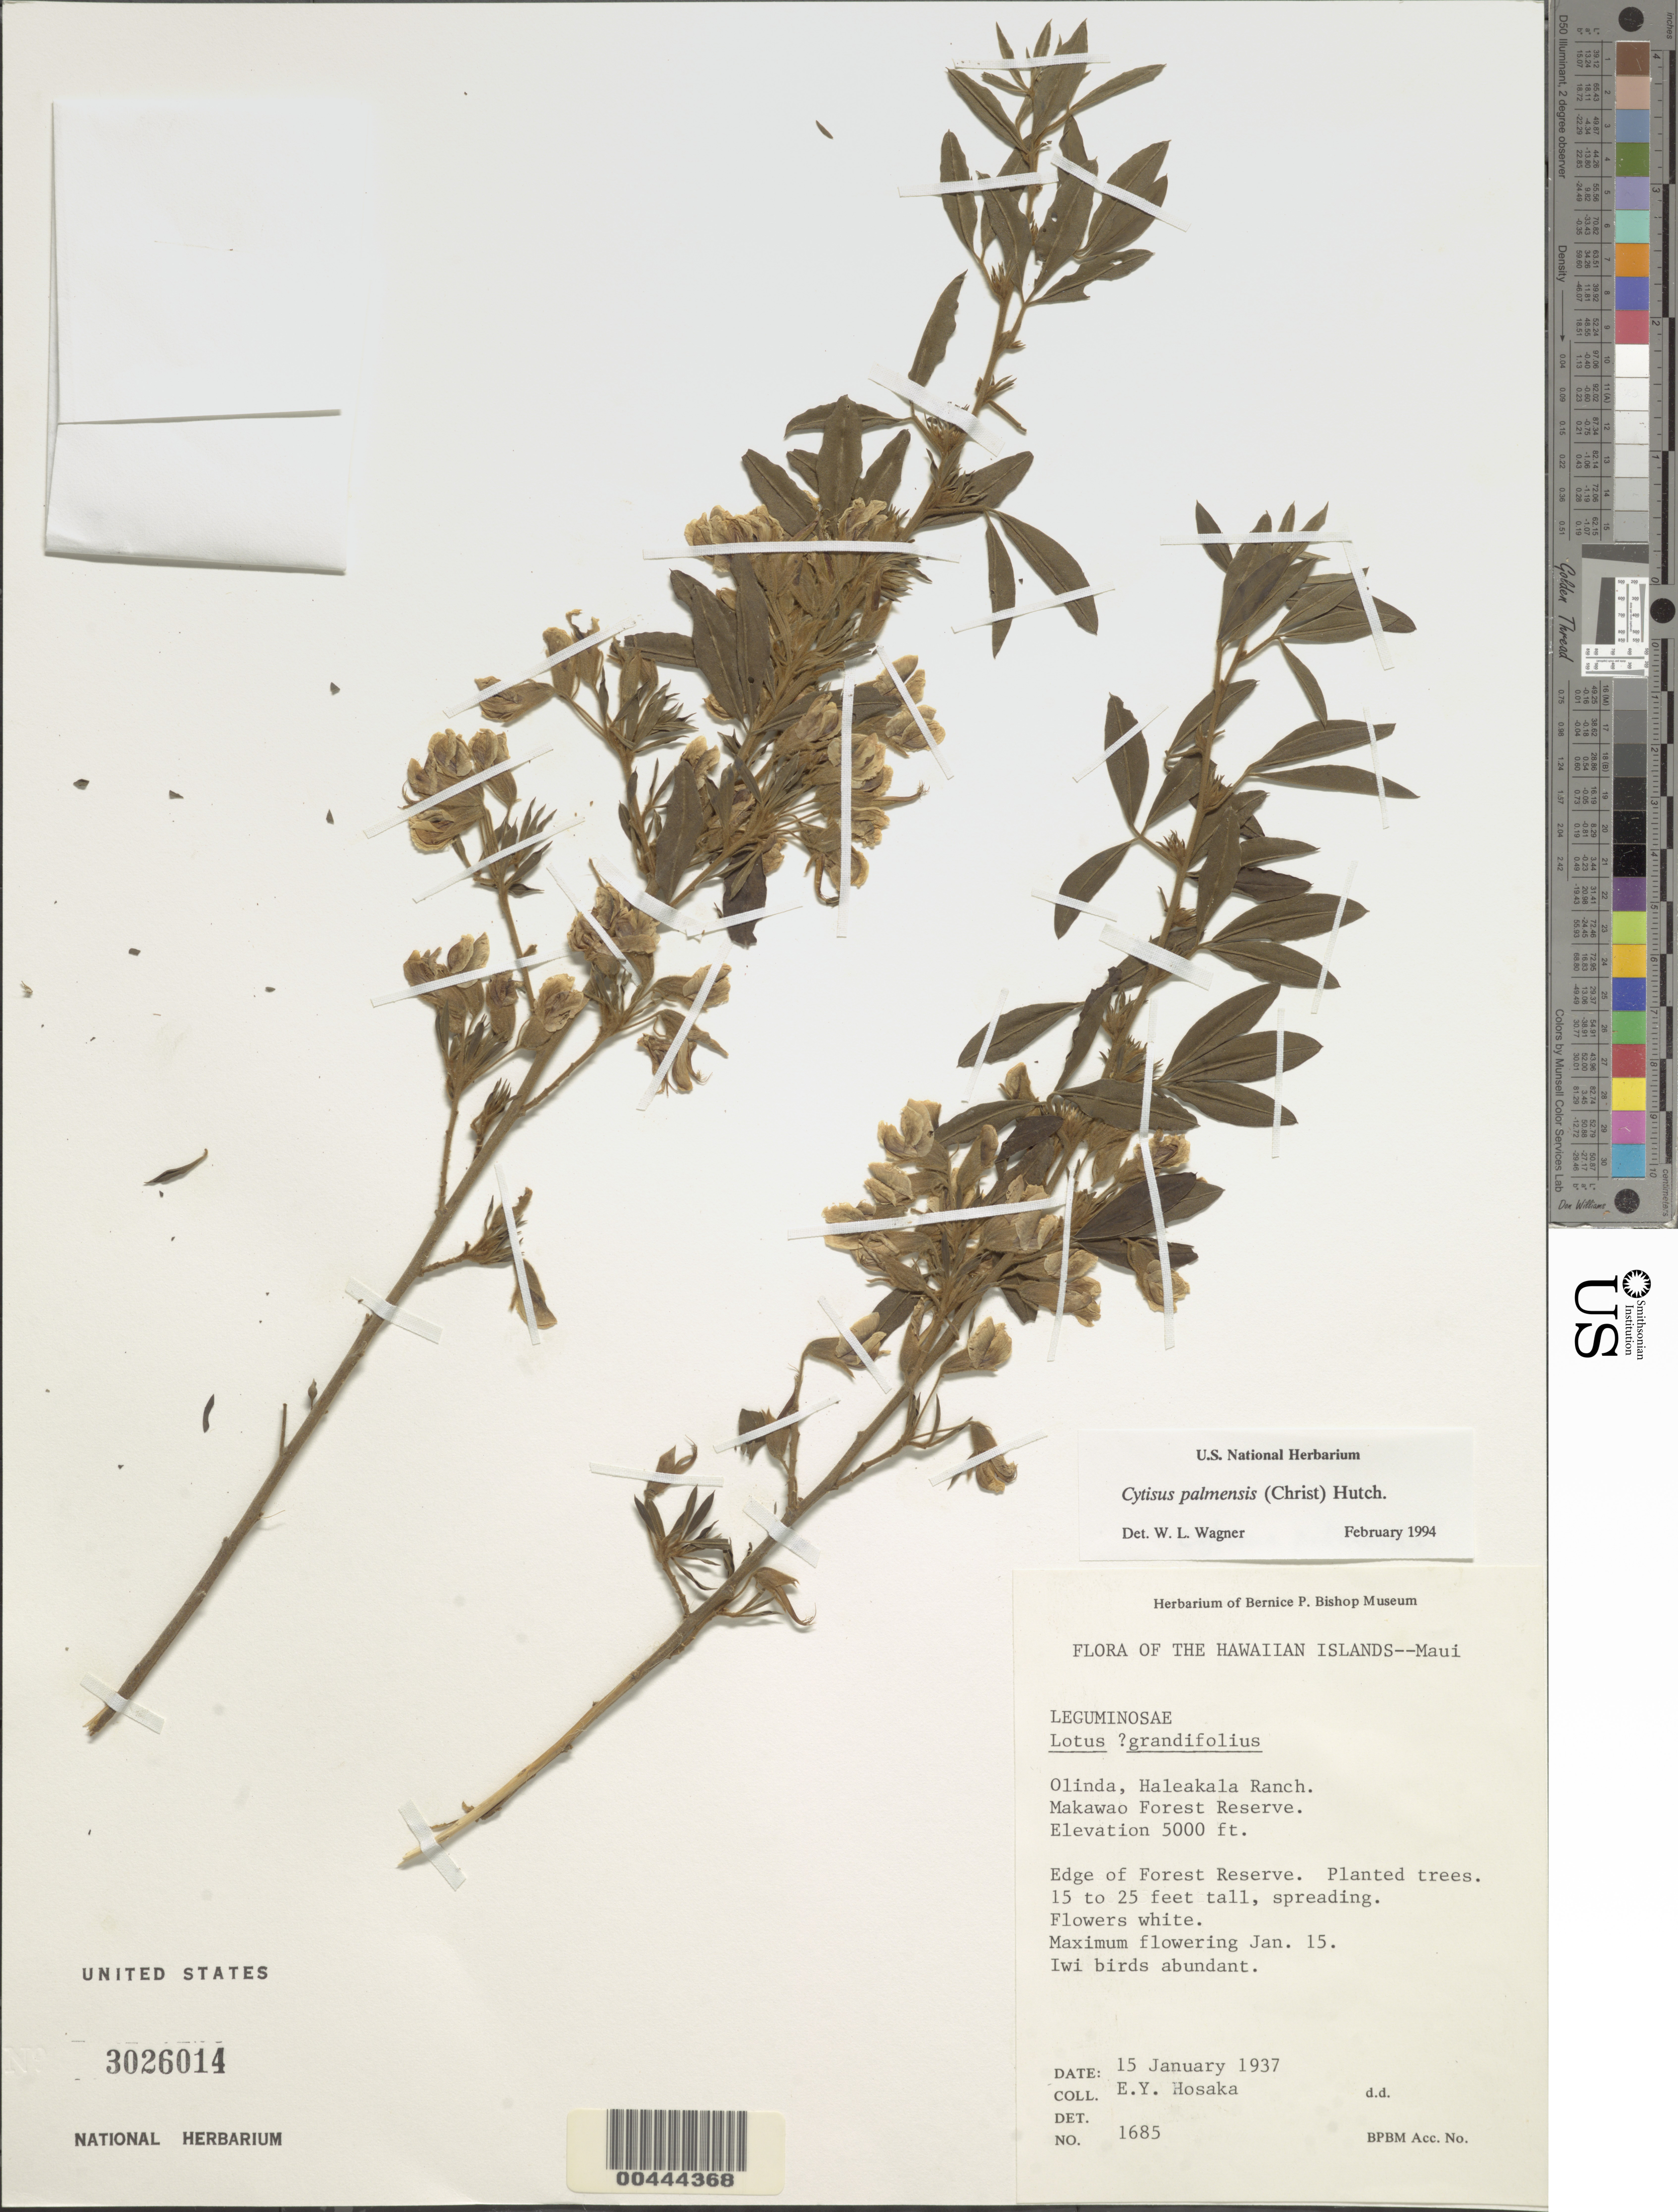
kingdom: Plantae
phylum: Tracheophyta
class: Magnoliopsida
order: Fabales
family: Fabaceae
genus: Cytisus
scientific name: Cytisus palmensis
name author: (Christ) Hutch.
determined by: Wagner, W. L., (BOT), Smithsonian Institution - National Museum of Natural History (UNITED STATES)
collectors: E. Y. Hosaka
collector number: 1685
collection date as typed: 15 Jan 1937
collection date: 1937-01-15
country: United States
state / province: Hawaii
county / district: Maui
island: Maui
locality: Olinda, Haleakala Ranch. Makawao Forest Reserve. Edge of Forest Reserve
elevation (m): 1524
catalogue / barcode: US 3026014